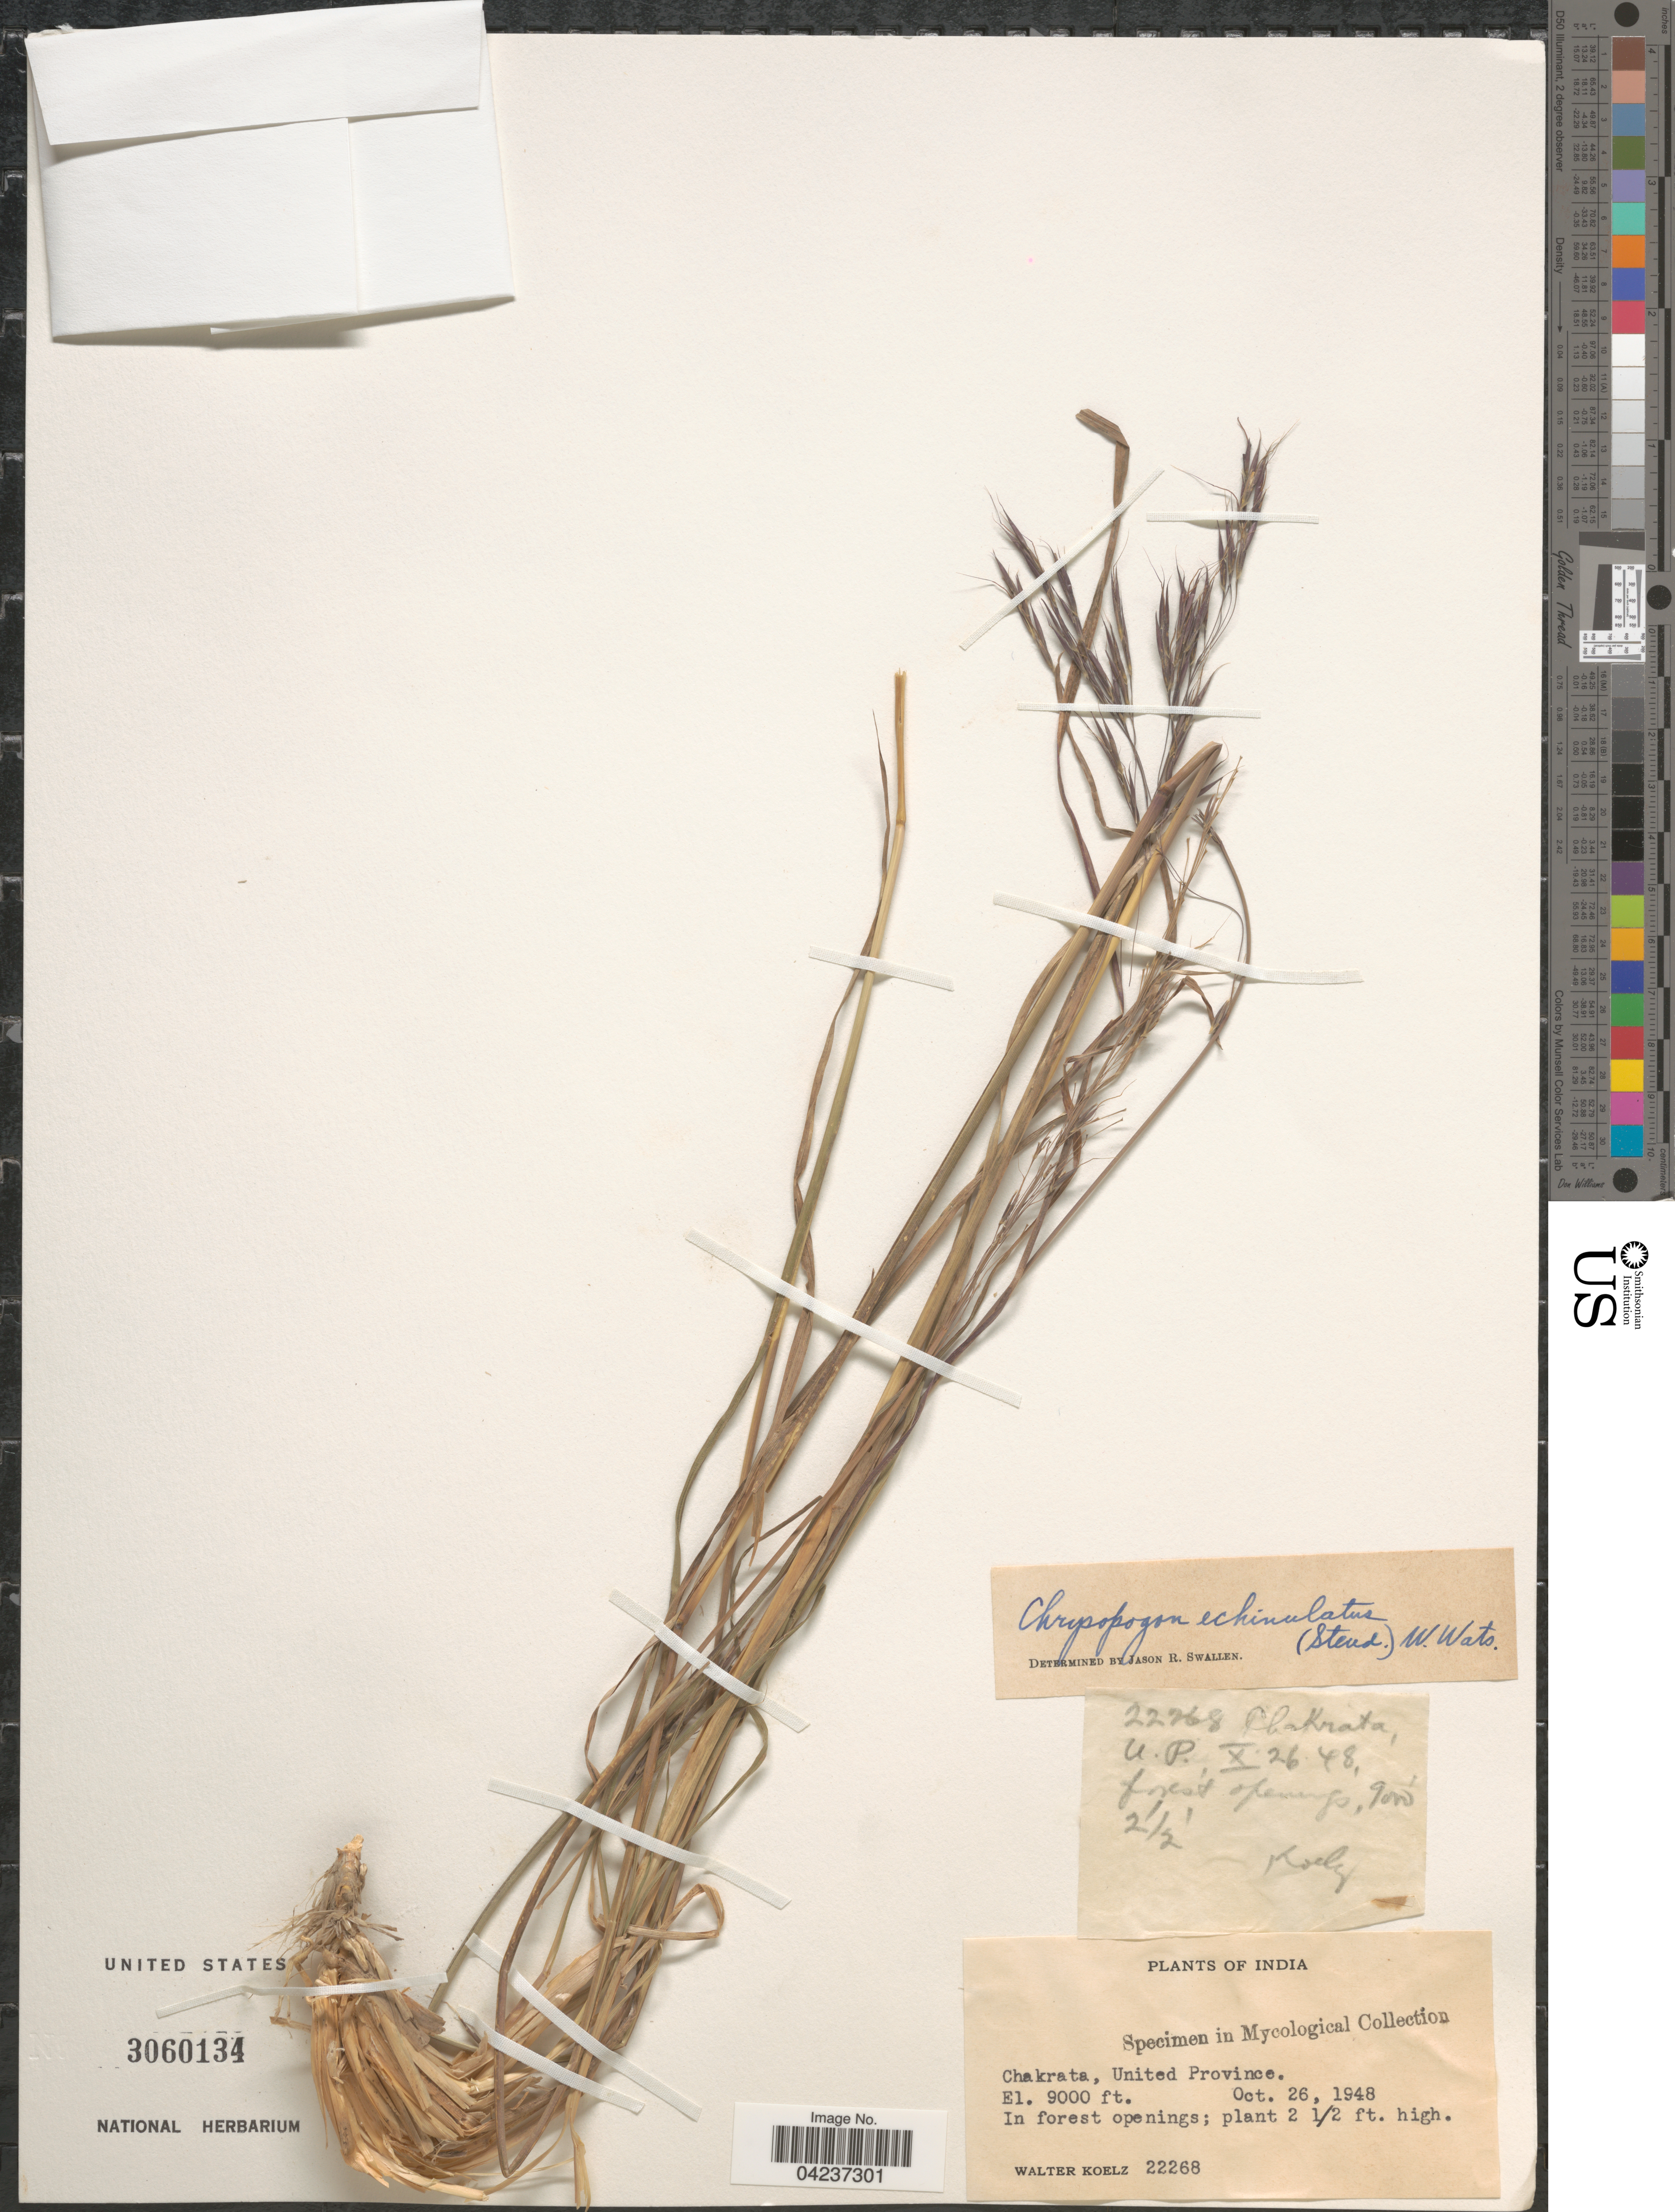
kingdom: Plantae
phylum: Tracheophyta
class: Liliopsida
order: Poales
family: Poaceae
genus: Chrysopogon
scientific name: Chrysopogon hackelii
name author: (Hook. f.) C.E.C. Fisch.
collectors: W. N. Koelz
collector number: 22268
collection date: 1948-10-26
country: India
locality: Chakrata, United Province.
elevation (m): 2743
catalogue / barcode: US 3060134